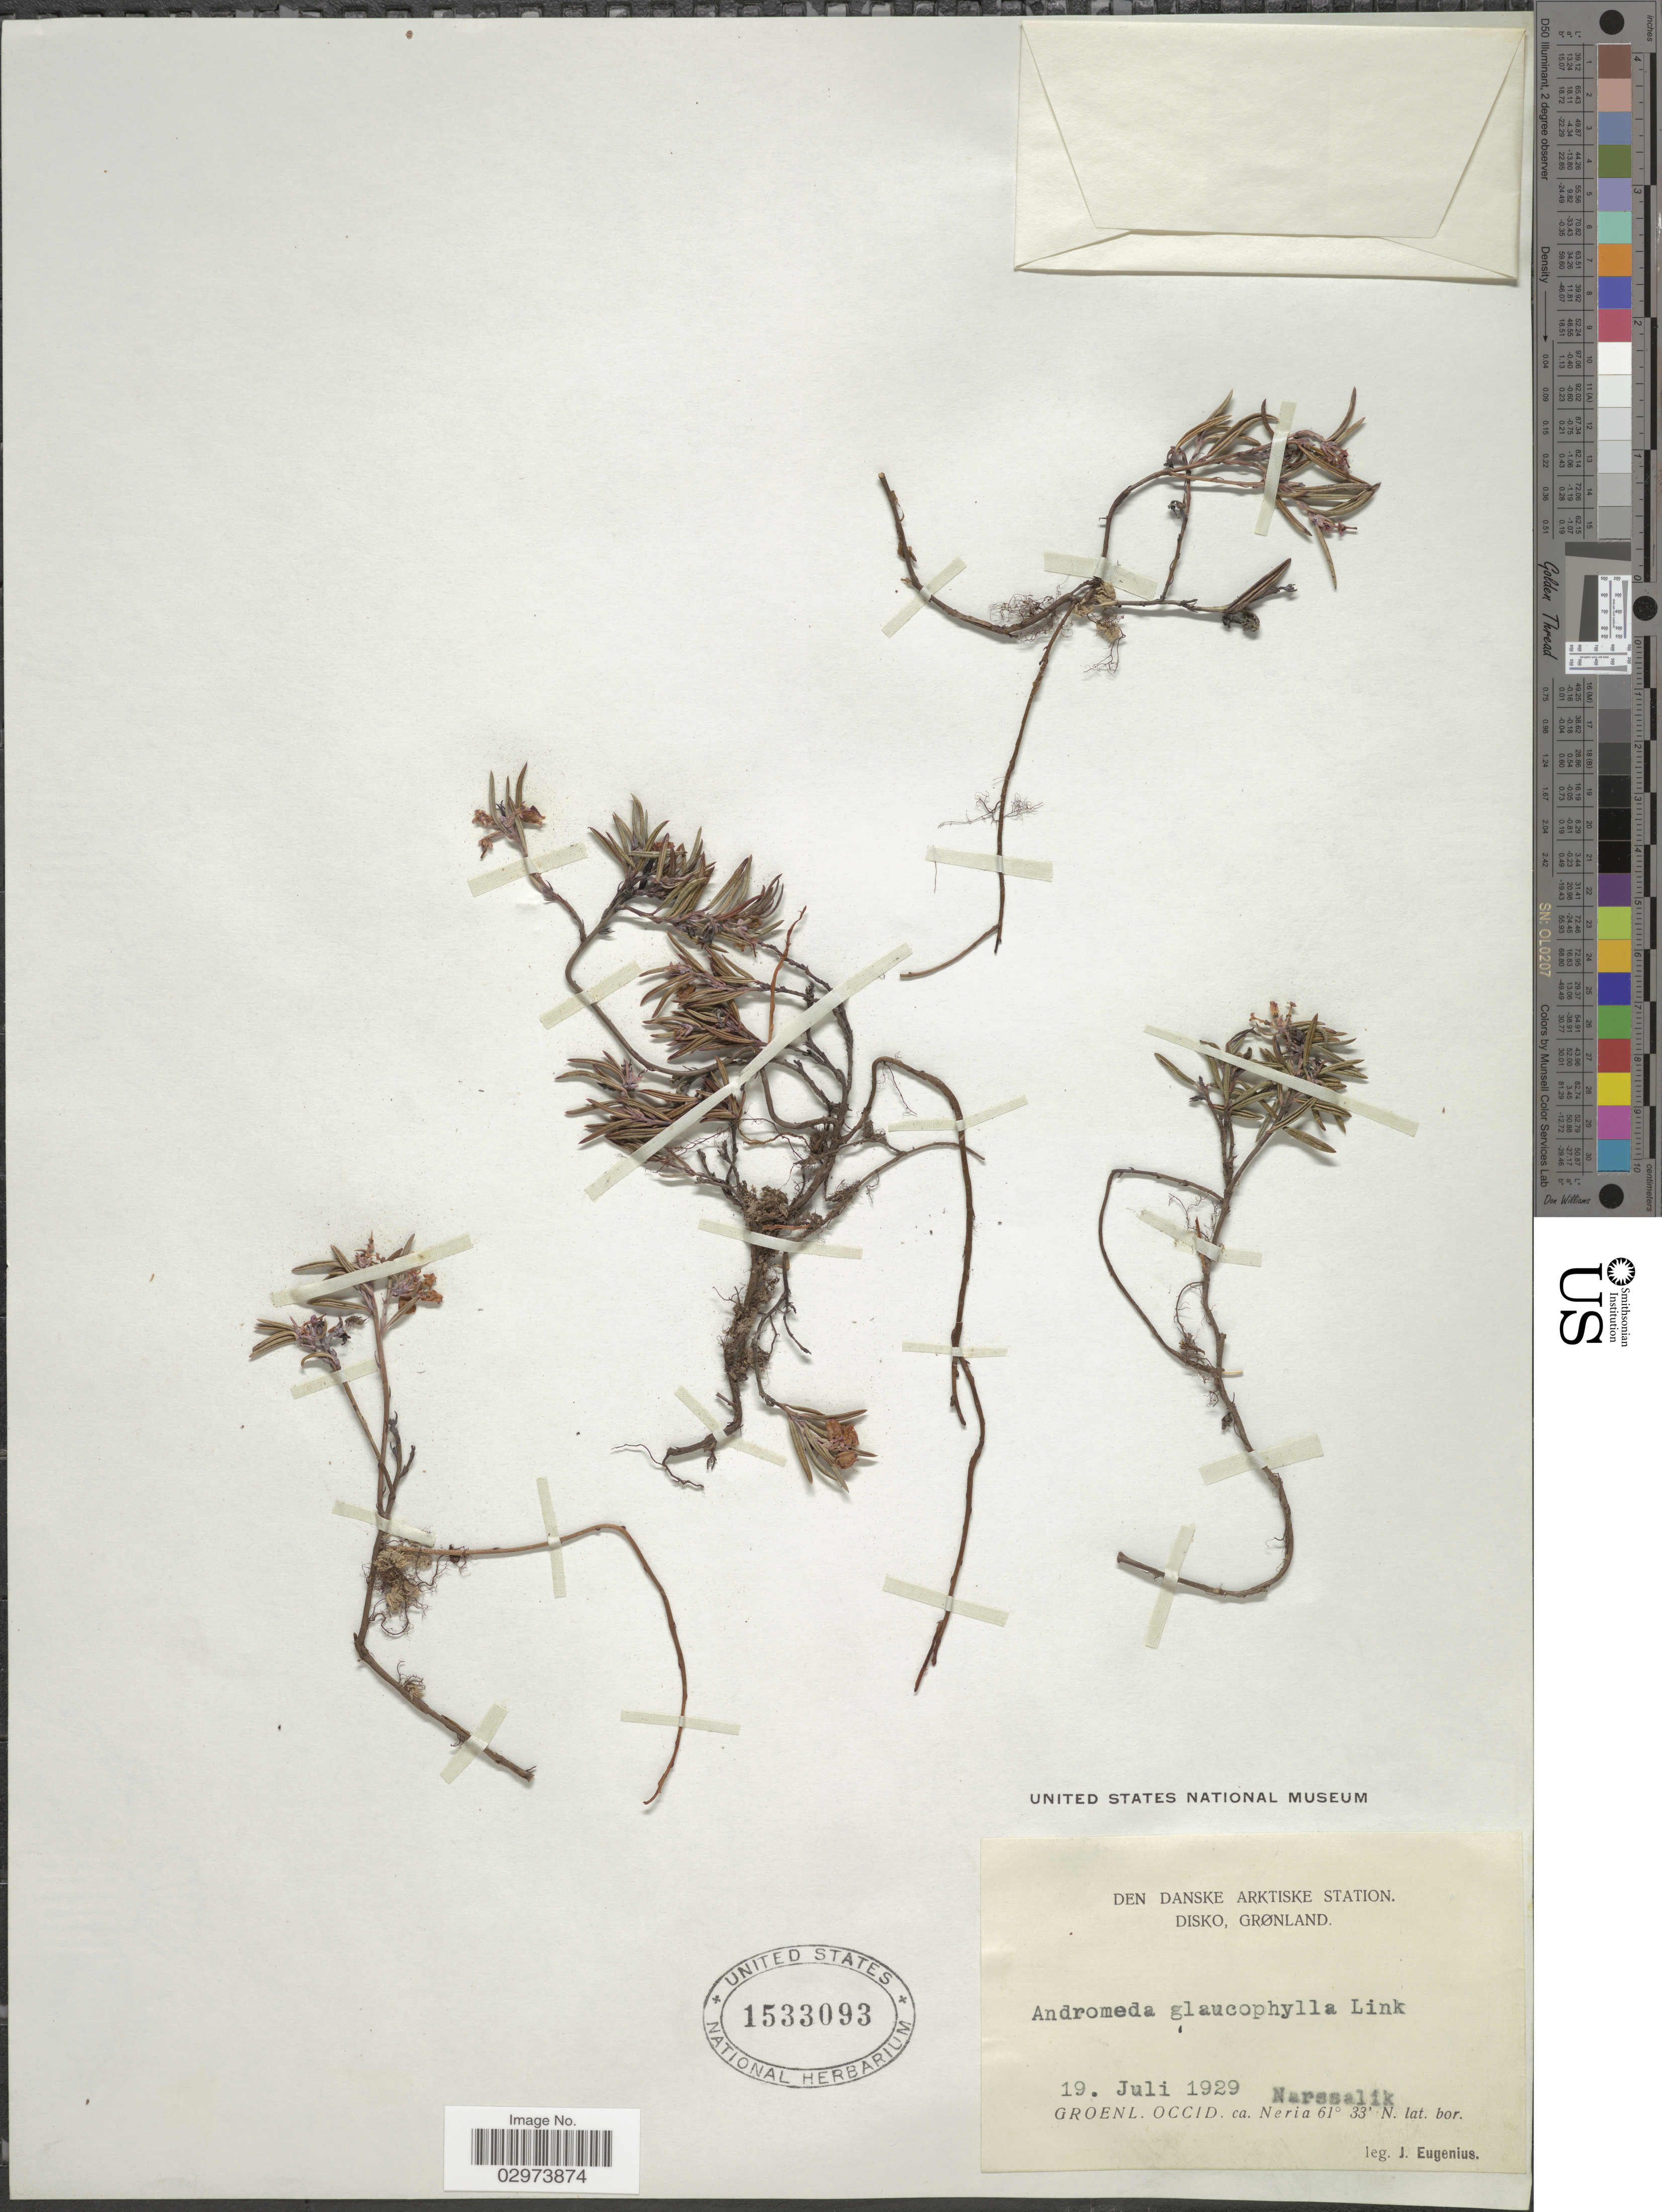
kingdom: Plantae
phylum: Tracheophyta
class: Magnoliopsida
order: Ericales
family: Ericaceae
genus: Andromeda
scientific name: Andromeda polifolia var. latifolia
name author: Aiton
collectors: J. Eugenius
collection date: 1929-07-19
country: Greenland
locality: Den danske Arktiske Station. Disko, Grønland. Narssalik. Groenl. Occid. ca. Neria.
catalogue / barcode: US 1533093